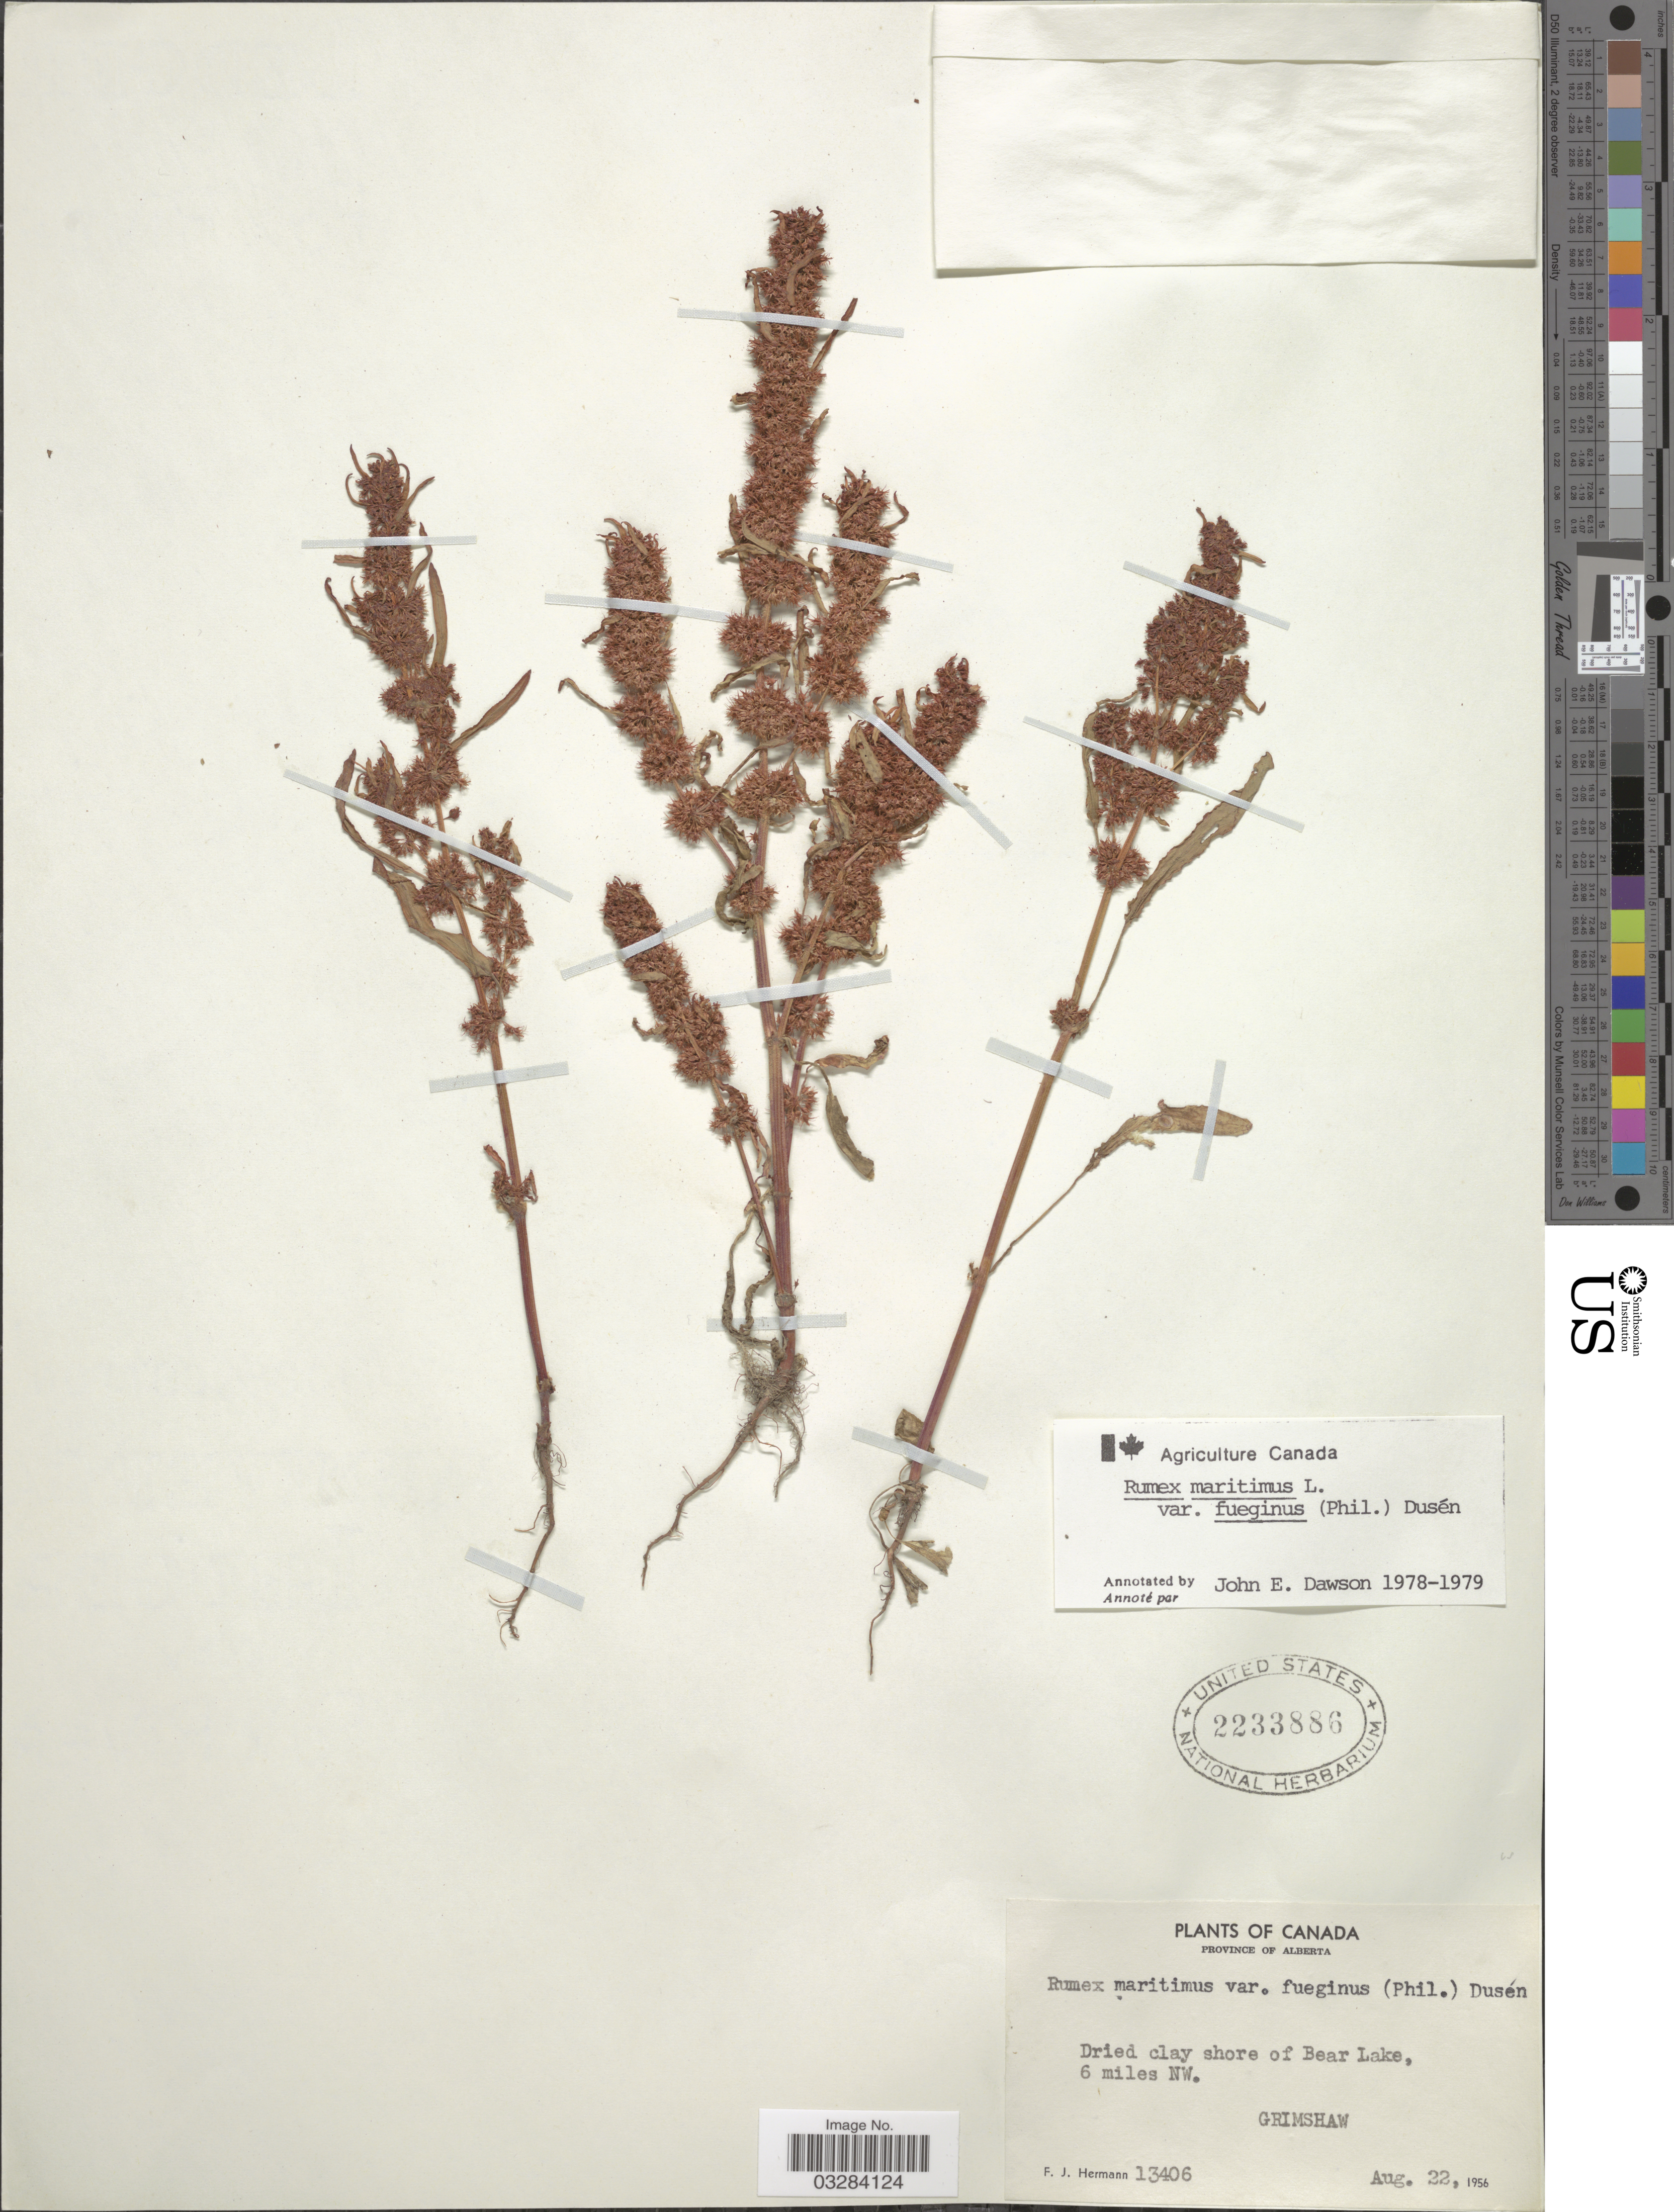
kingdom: Plantae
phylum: Tracheophyta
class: Magnoliopsida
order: Caryophyllales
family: Polygonaceae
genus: Rumex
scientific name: Rumex maritimus var. fueginus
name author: (Phil.) Dusén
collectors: F. J. Hermann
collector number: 13406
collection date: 1956-08-22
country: Canada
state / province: Alberta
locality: Shore of Bear Lake, 6 miles NW. Grimshaw.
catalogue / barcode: US 2233886